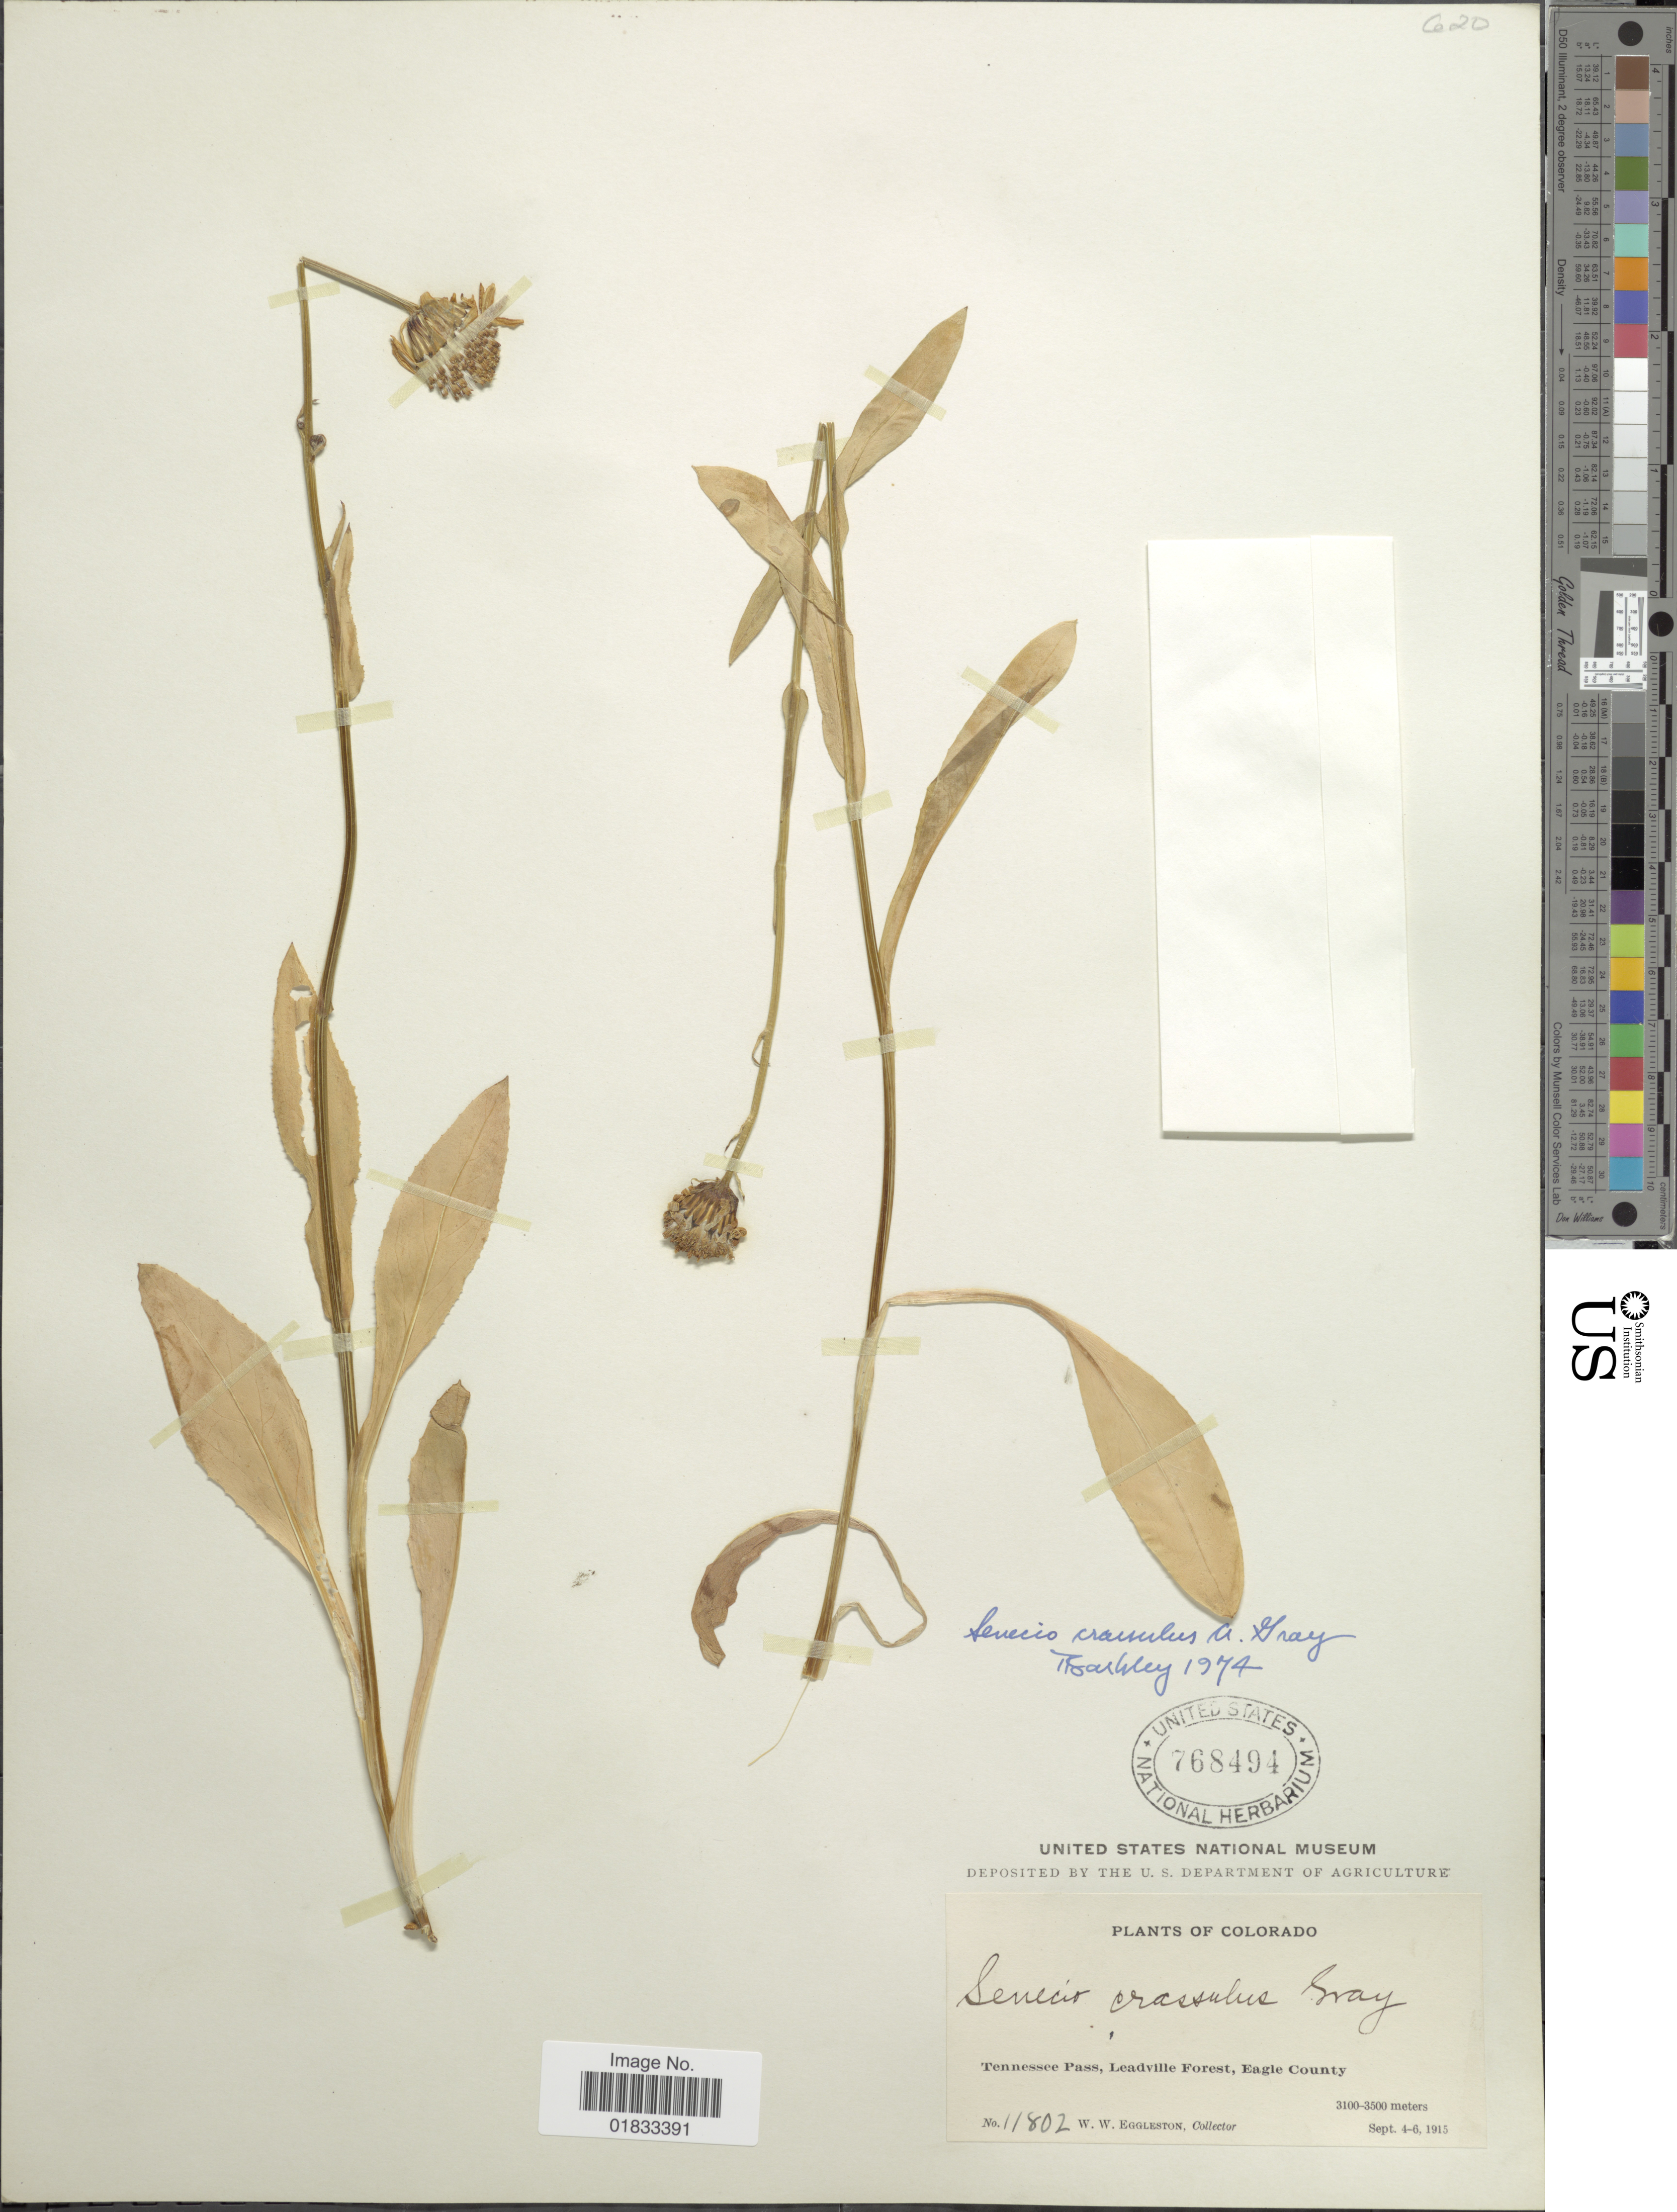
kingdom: Plantae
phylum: Tracheophyta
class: Magnoliopsida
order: Asterales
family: Asteraceae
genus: Senecio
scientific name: Senecio crassulus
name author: A. Gray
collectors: W. W. Eggleston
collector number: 11802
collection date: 1915-09-04/1915-09-06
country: United States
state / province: Colorado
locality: Tennessee Pass, Leadville Forest, Eagle County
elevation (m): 3100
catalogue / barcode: US 768494